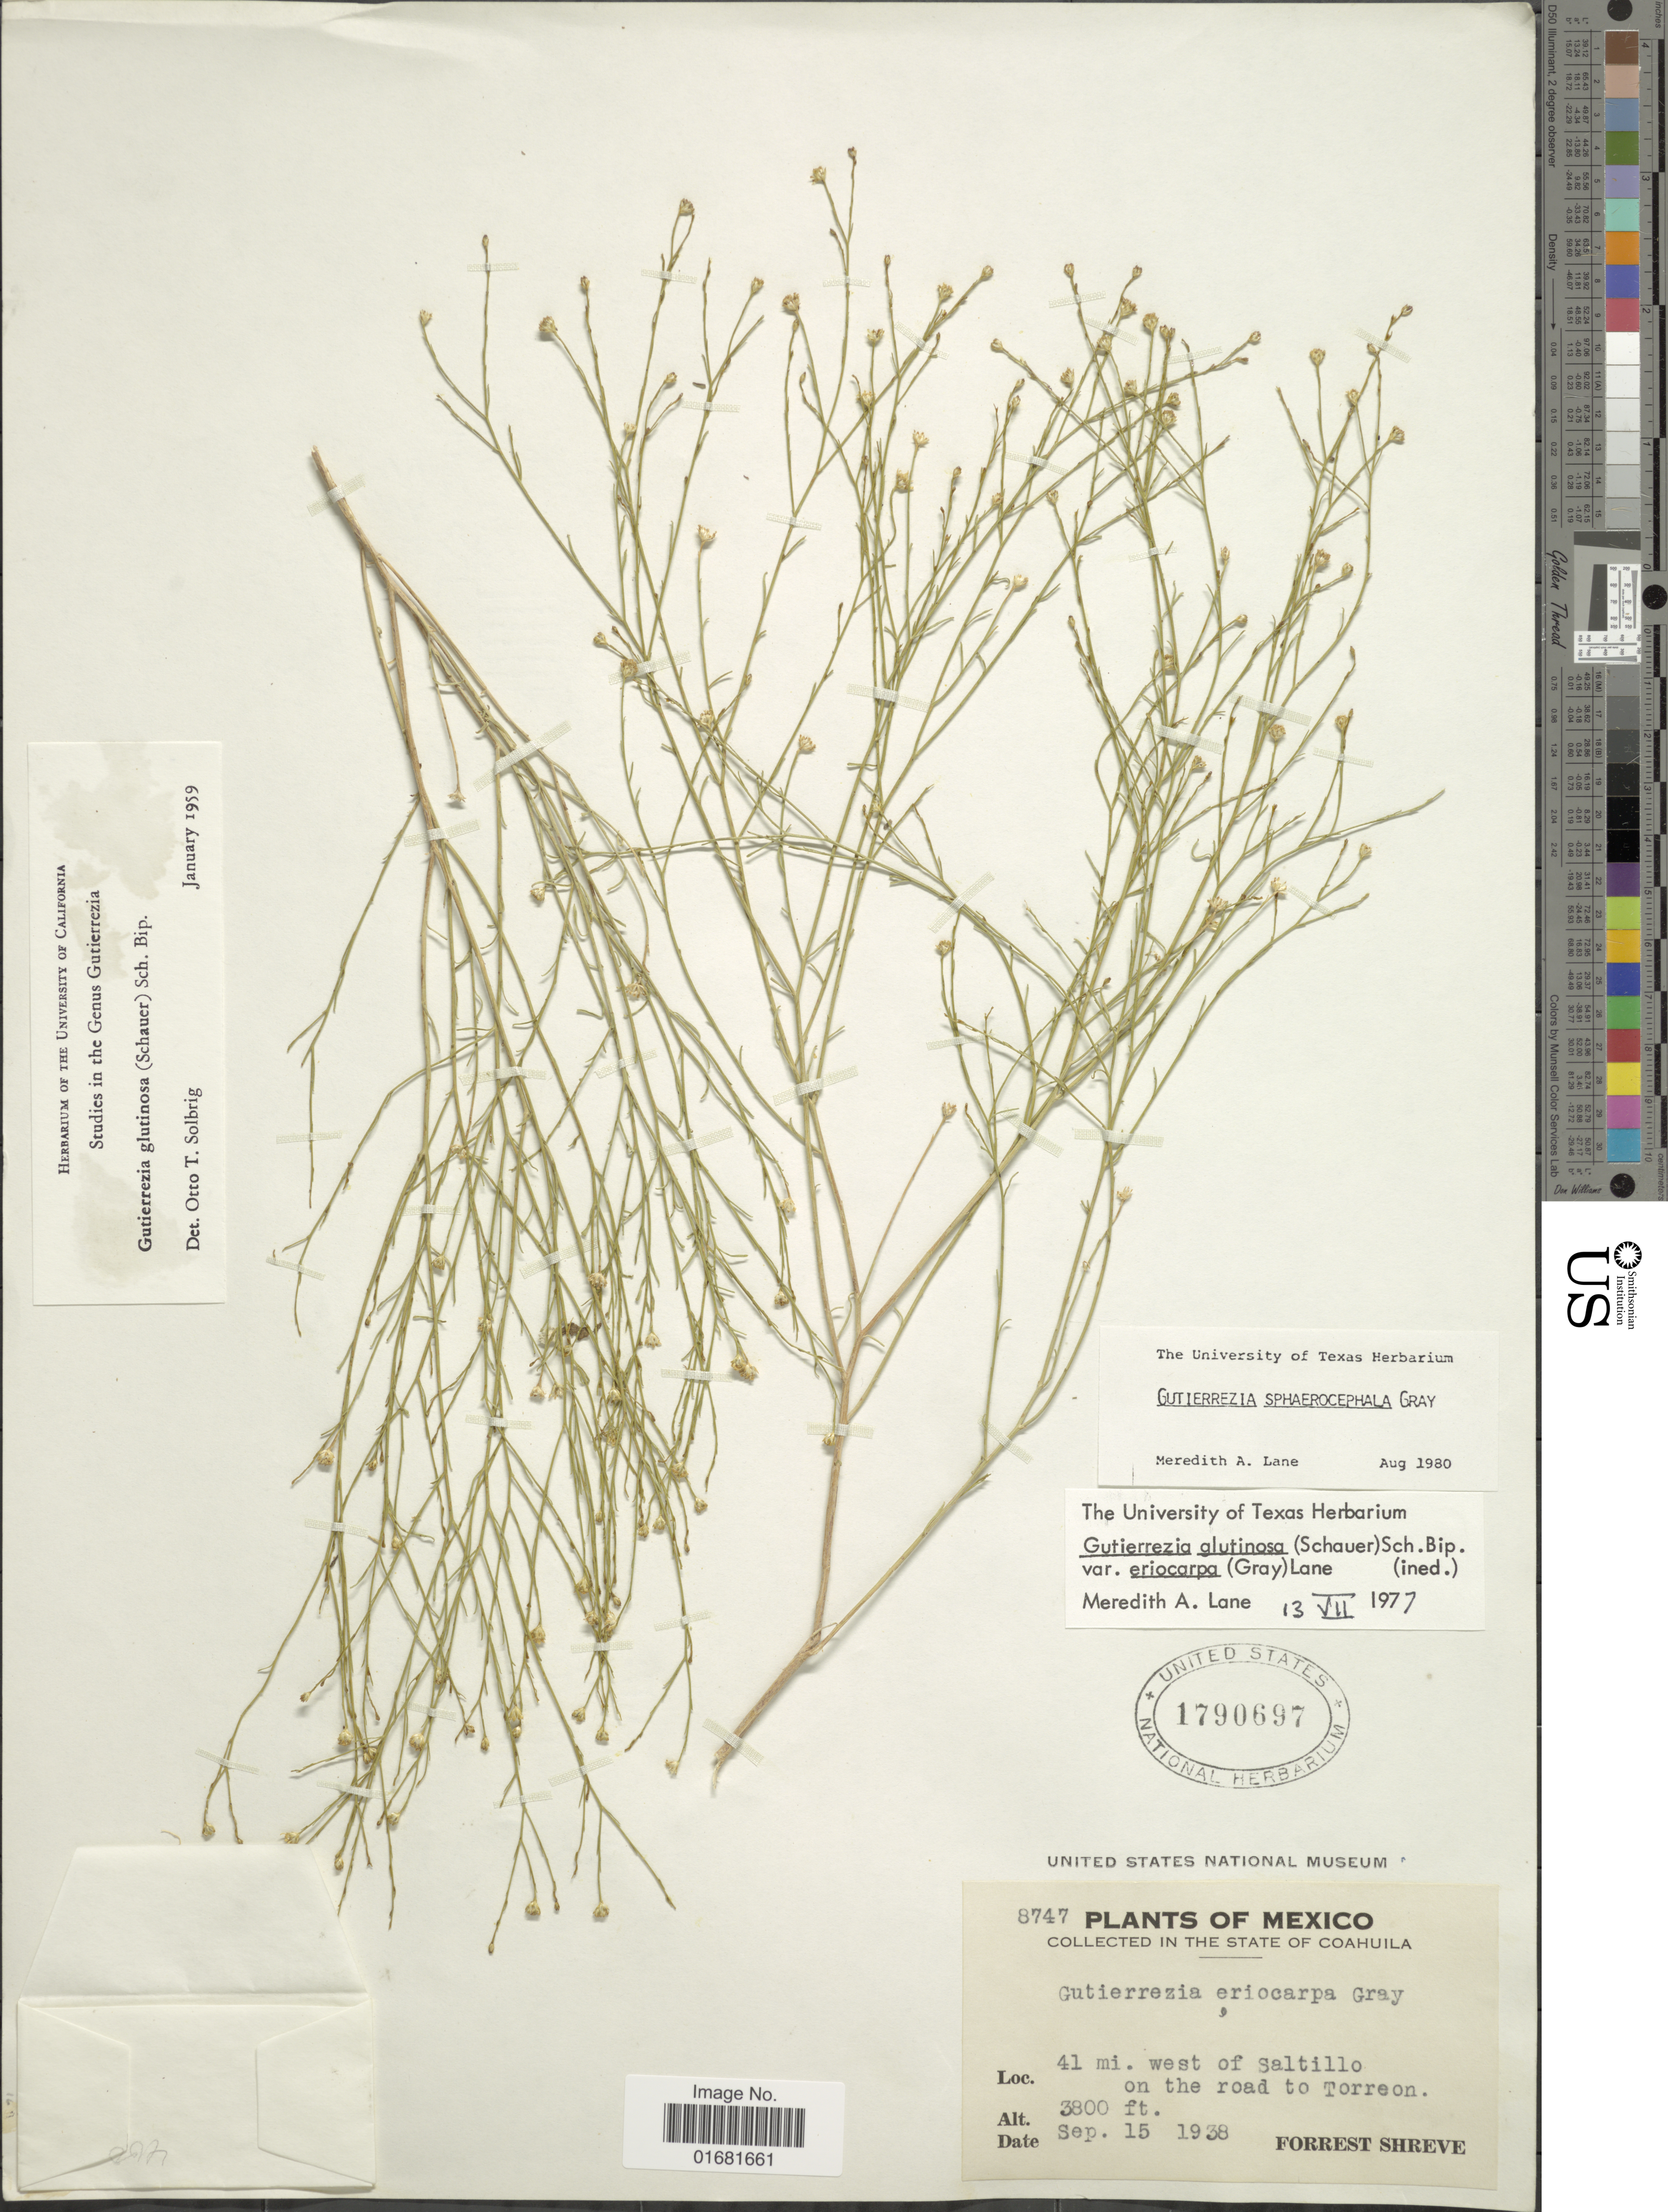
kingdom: Plantae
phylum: Tracheophyta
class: Magnoliopsida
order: Asterales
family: Asteraceae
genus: Gutierrezia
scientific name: Gutierrezia sphaerocephala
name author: A. Gray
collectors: F. Shreve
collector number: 8747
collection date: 1938-09-15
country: Mexico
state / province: Coahuila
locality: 41 mi. west of Saltillo on the road to Torreon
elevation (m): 1158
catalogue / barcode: US 1790697